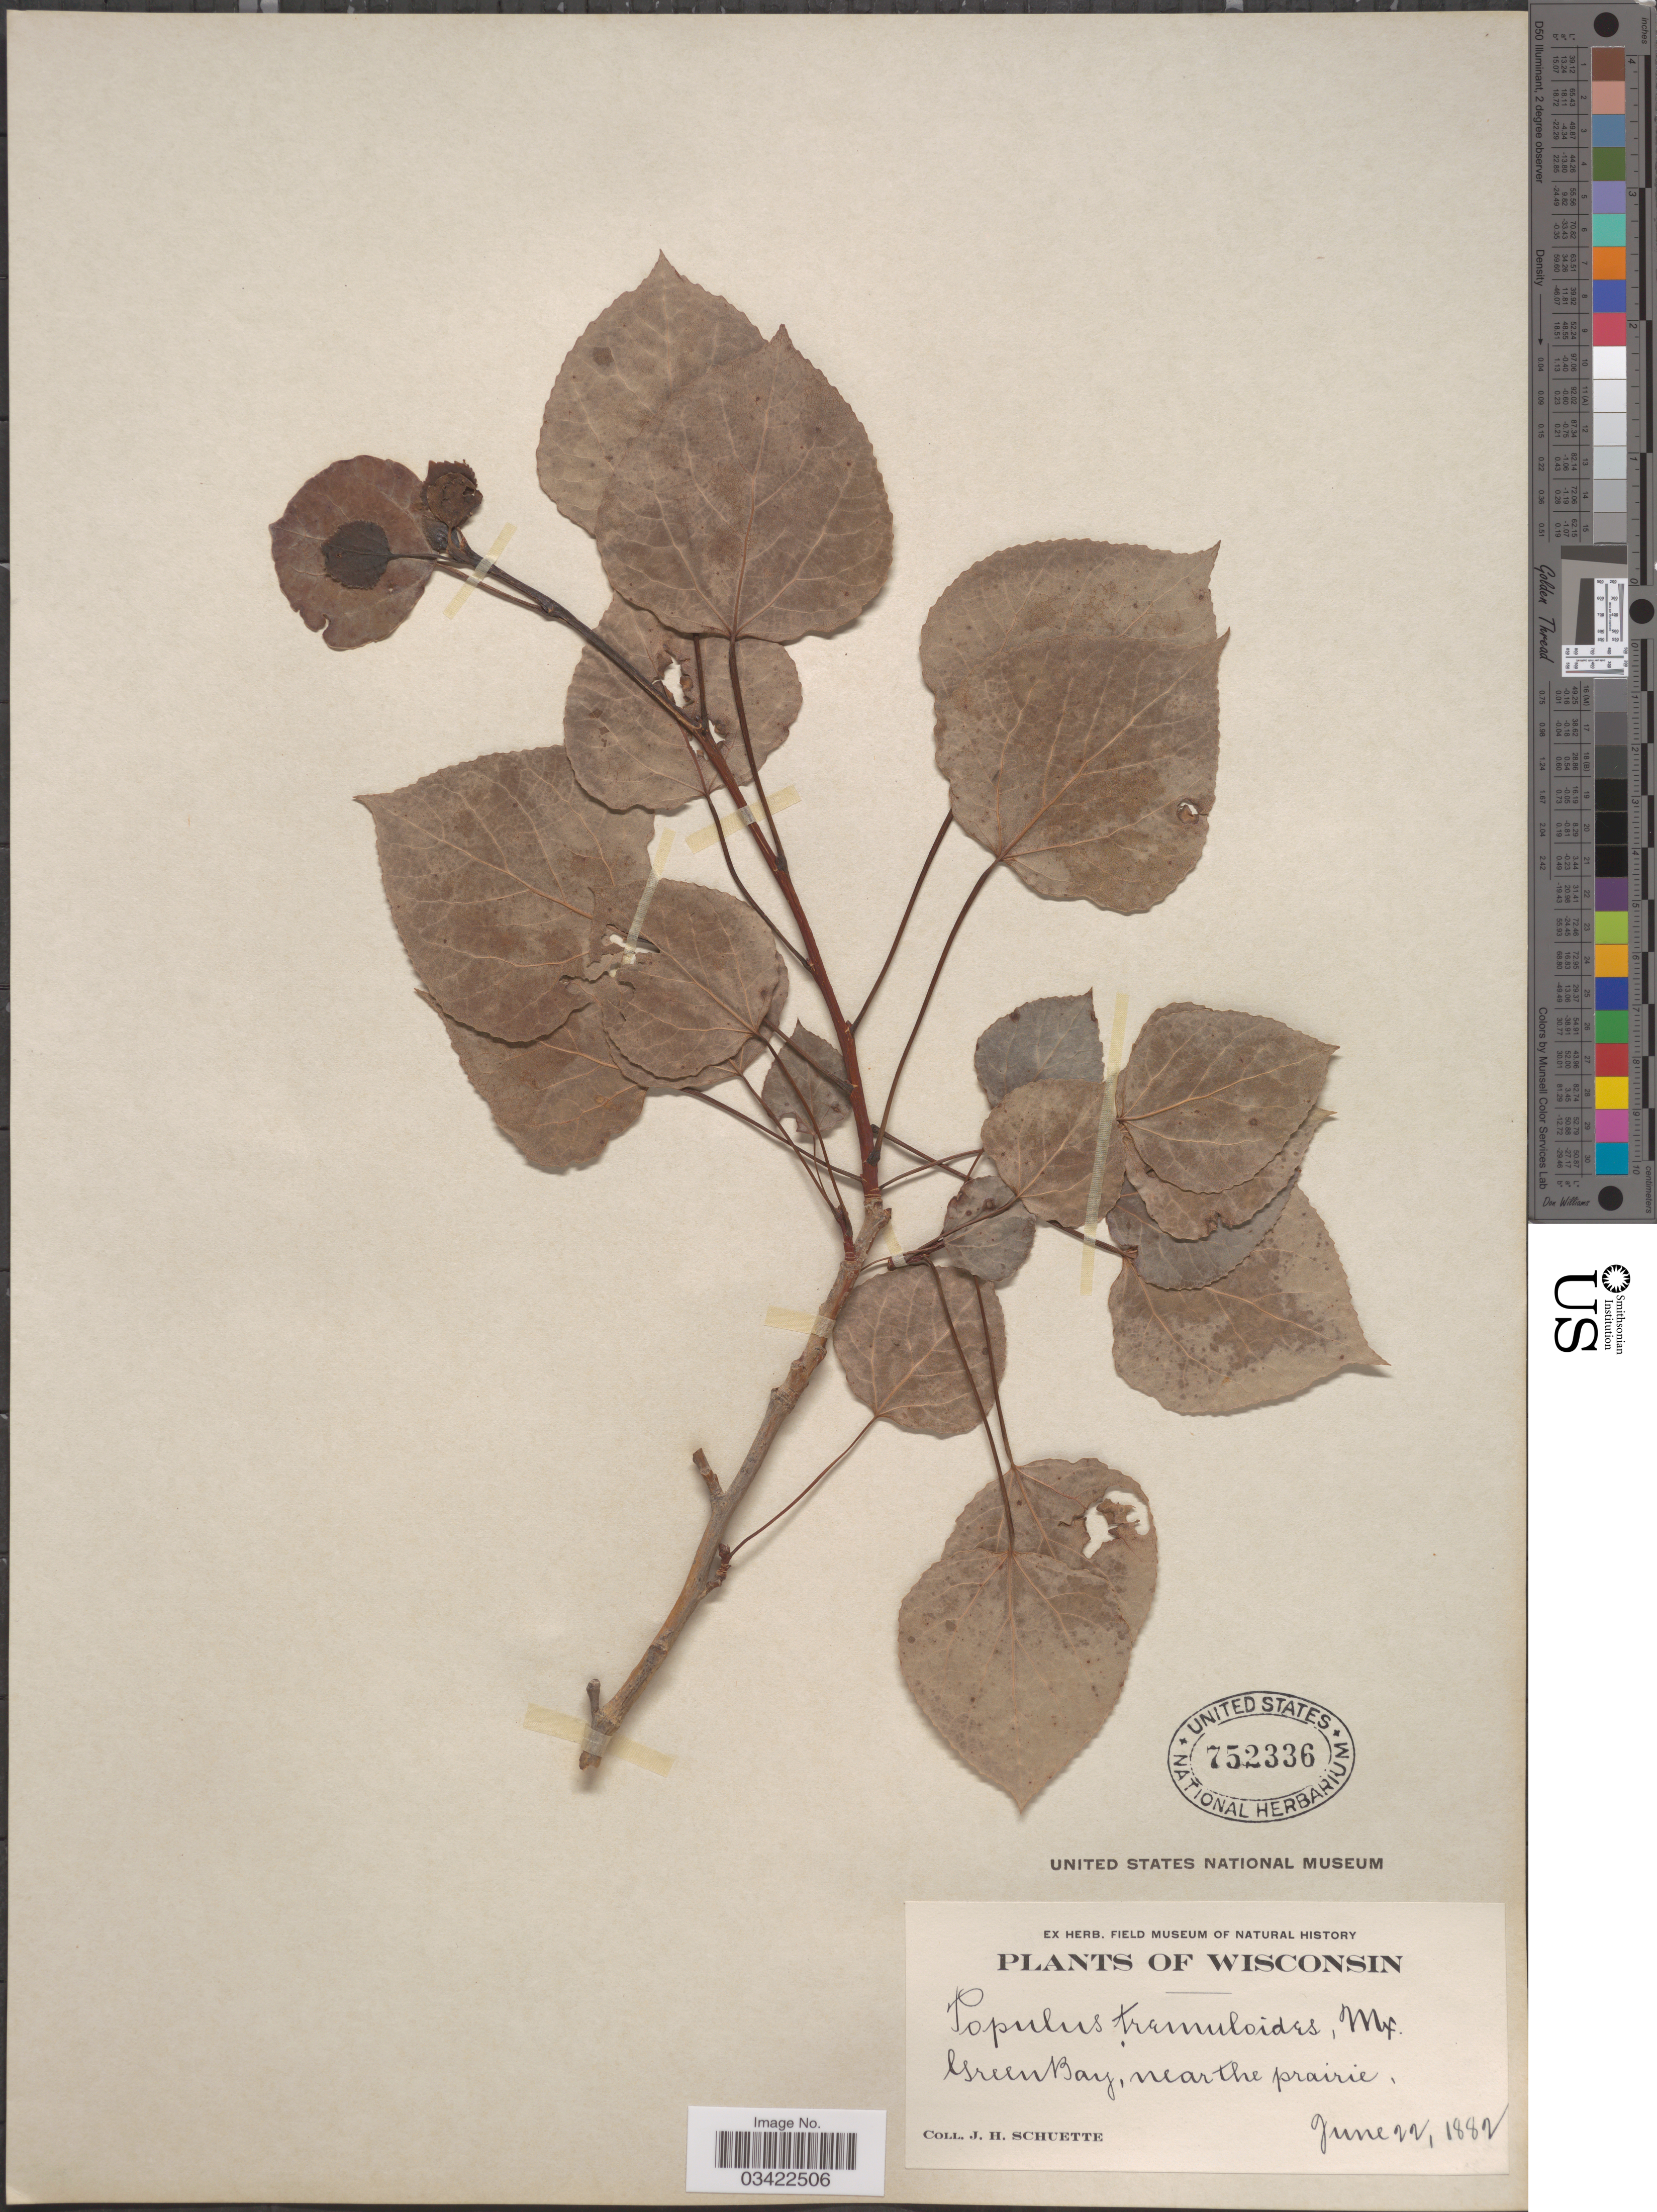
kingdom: Plantae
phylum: Tracheophyta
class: Magnoliopsida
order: Malpighiales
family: Salicaceae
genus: Populus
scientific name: Populus tremuloides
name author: Michx.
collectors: J. H. Schuette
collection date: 1882-06-22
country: United States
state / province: Wisconsin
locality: Green Bay, near the prairie.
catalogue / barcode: US 752336